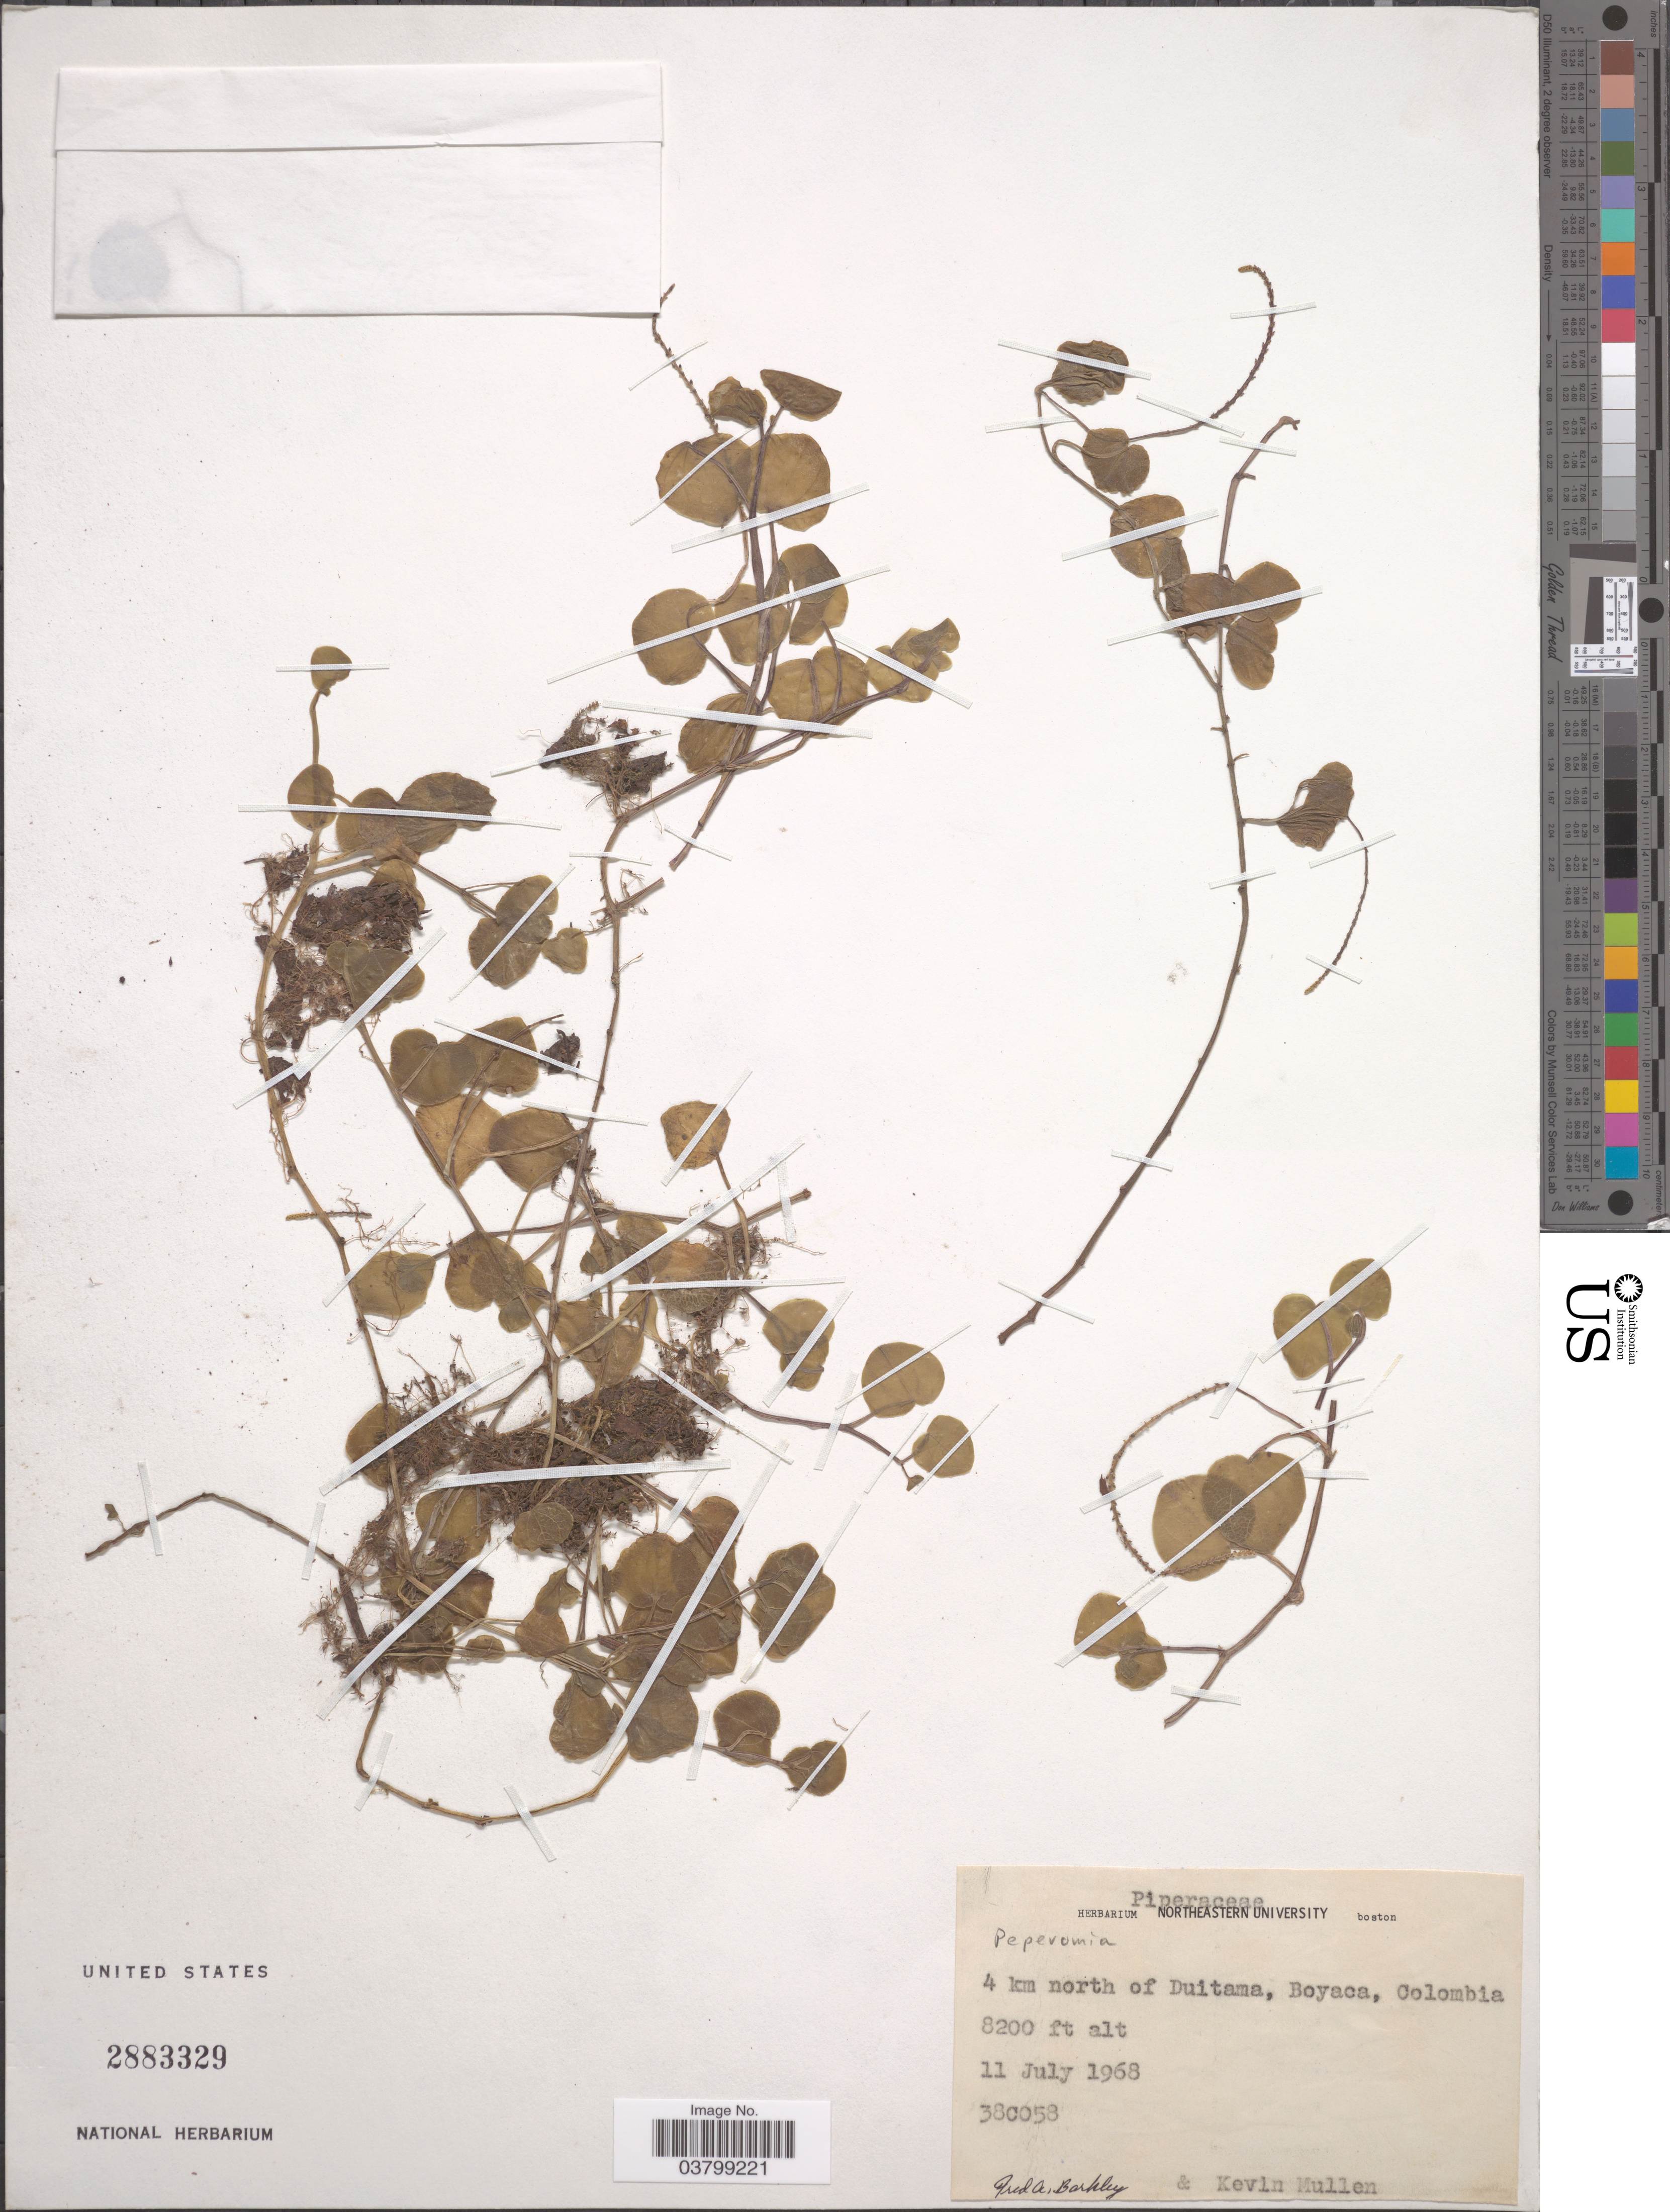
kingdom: Plantae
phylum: Tracheophyta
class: Magnoliopsida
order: Piperales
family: Piperaceae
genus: Peperomia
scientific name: Peperomia ubate-susanensis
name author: Yunck.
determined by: Jiménez, José Estaban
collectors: F. A. Barkley & K. Mullen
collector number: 28C058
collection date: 1968-07-11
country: Colombia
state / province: Boyacá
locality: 4 km north of Duitama.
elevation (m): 2499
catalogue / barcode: US 2883329